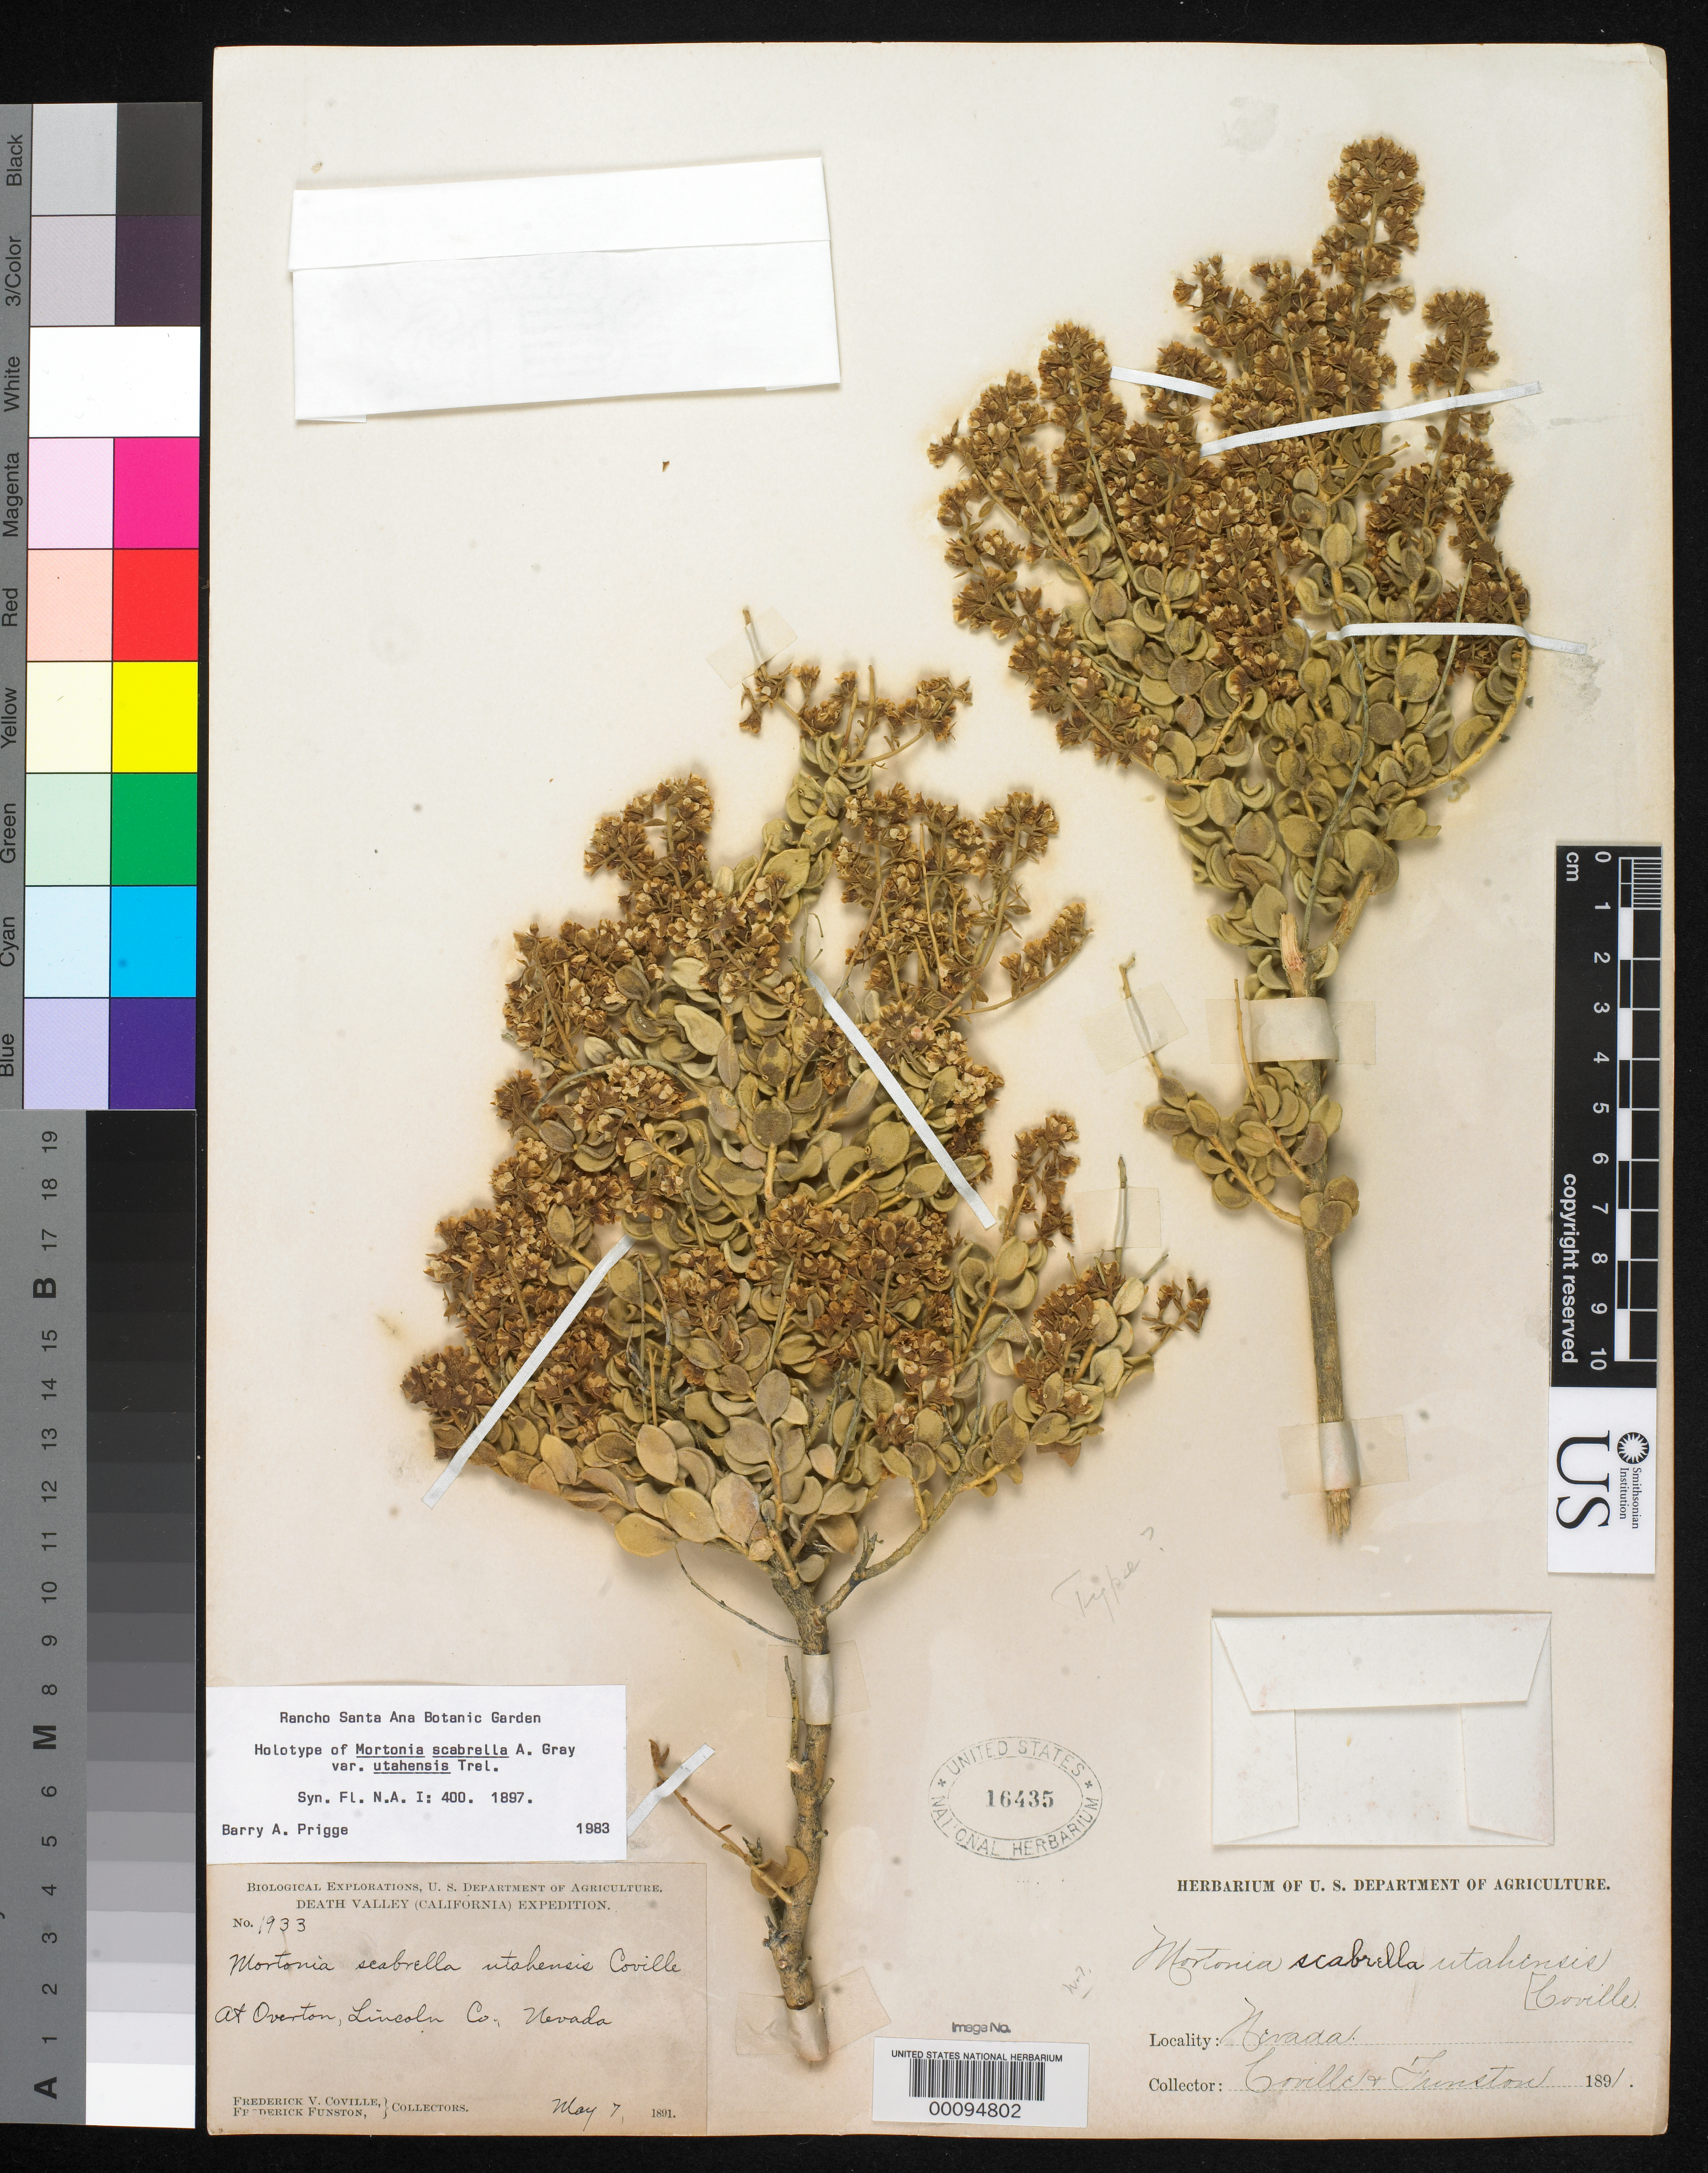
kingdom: Plantae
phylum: Tracheophyta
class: Magnoliopsida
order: Celastrales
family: Celastraceae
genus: Mortonia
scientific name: Mortonia scabrella var. utahensis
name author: Coville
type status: Holotype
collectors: F. V. Coville & F. Funston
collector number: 1933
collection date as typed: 07 May 1891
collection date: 1891-05-07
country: United States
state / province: Nevada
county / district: Lincoln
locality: Overton.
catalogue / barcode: US 16435